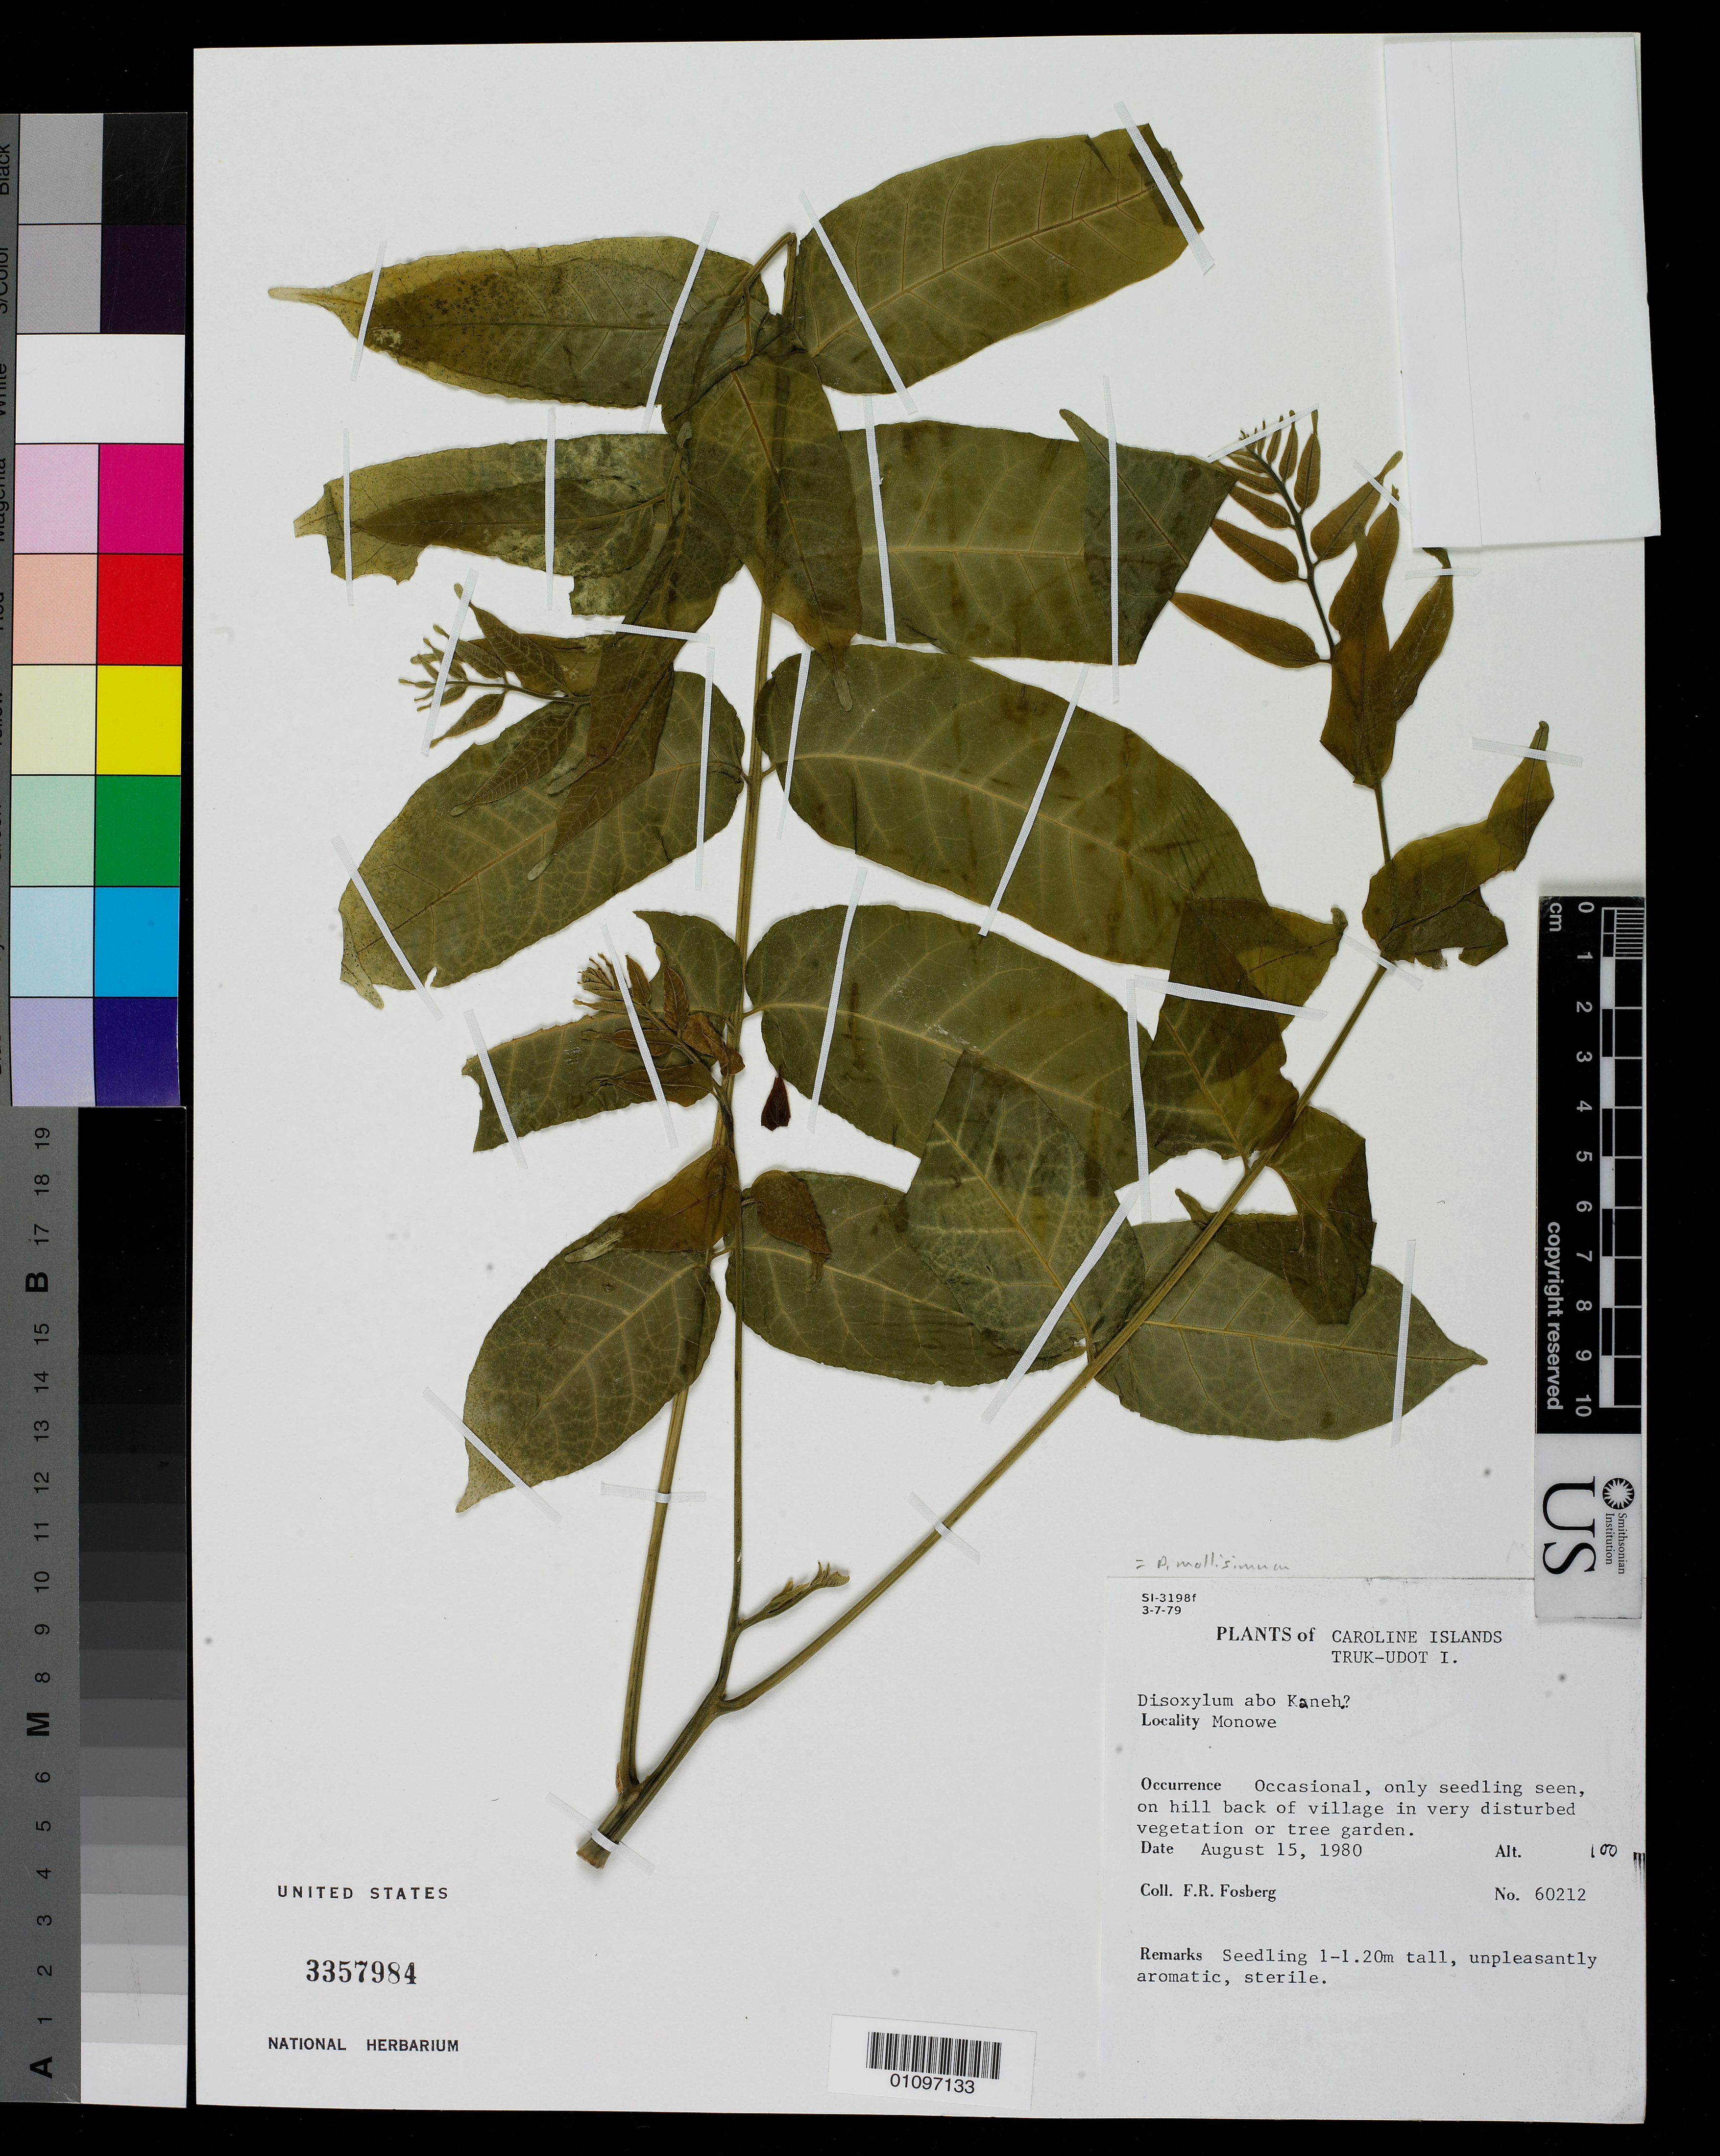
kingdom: Plantae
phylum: Tracheophyta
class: Magnoliopsida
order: Sapindales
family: Meliaceae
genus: Didymocheton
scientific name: Didymocheton mollissimus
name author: (Spreng.) Mabb.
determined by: Strong, Mark T., (BOT), Smithsonian Institution - National Museum of Natural History (UNITED STATES)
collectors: F. R. Fosberg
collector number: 60212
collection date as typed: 15 Aug 1980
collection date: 1980-08-15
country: Micronesia, Federated States of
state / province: Truk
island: Udot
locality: Monowe, Udoti I.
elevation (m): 100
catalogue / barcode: US 3357984